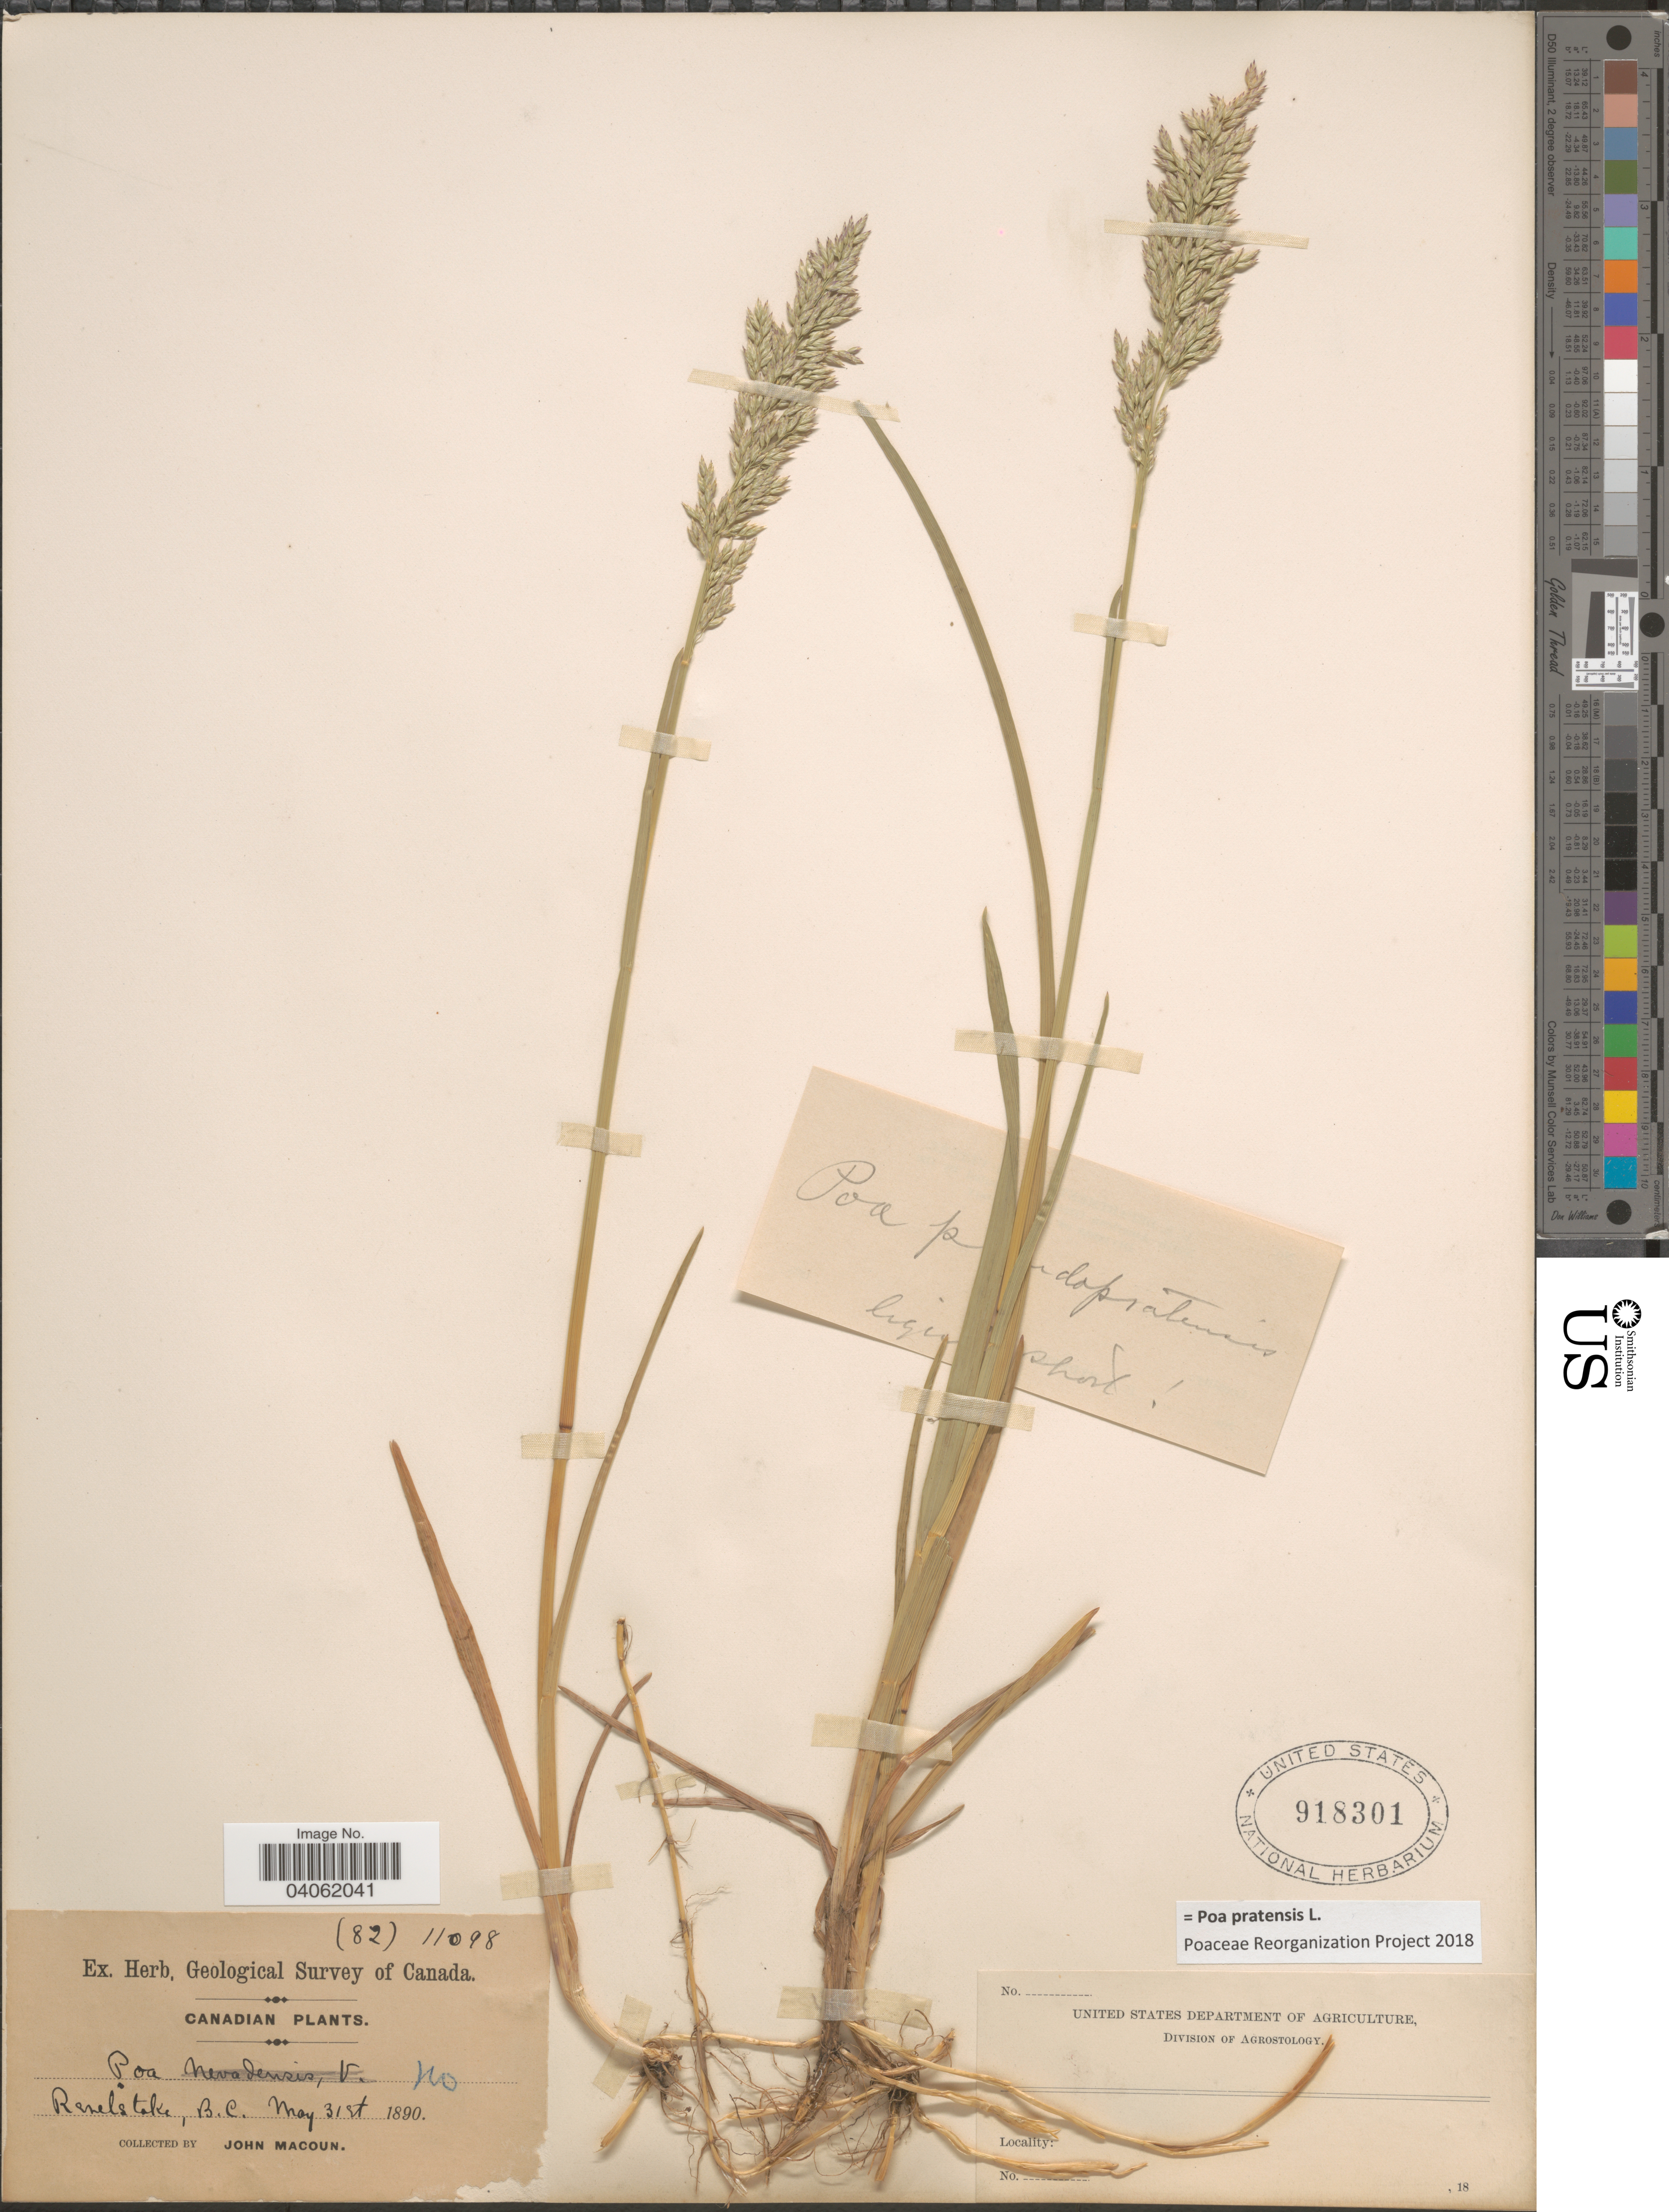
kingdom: Plantae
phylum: Tracheophyta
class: Liliopsida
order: Poales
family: Poaceae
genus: Poa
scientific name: Poa pratensis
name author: L.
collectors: J. Macoun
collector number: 82/11098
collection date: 1890-05-31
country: Canada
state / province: British Columbia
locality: Revelstoke.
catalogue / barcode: US 918301